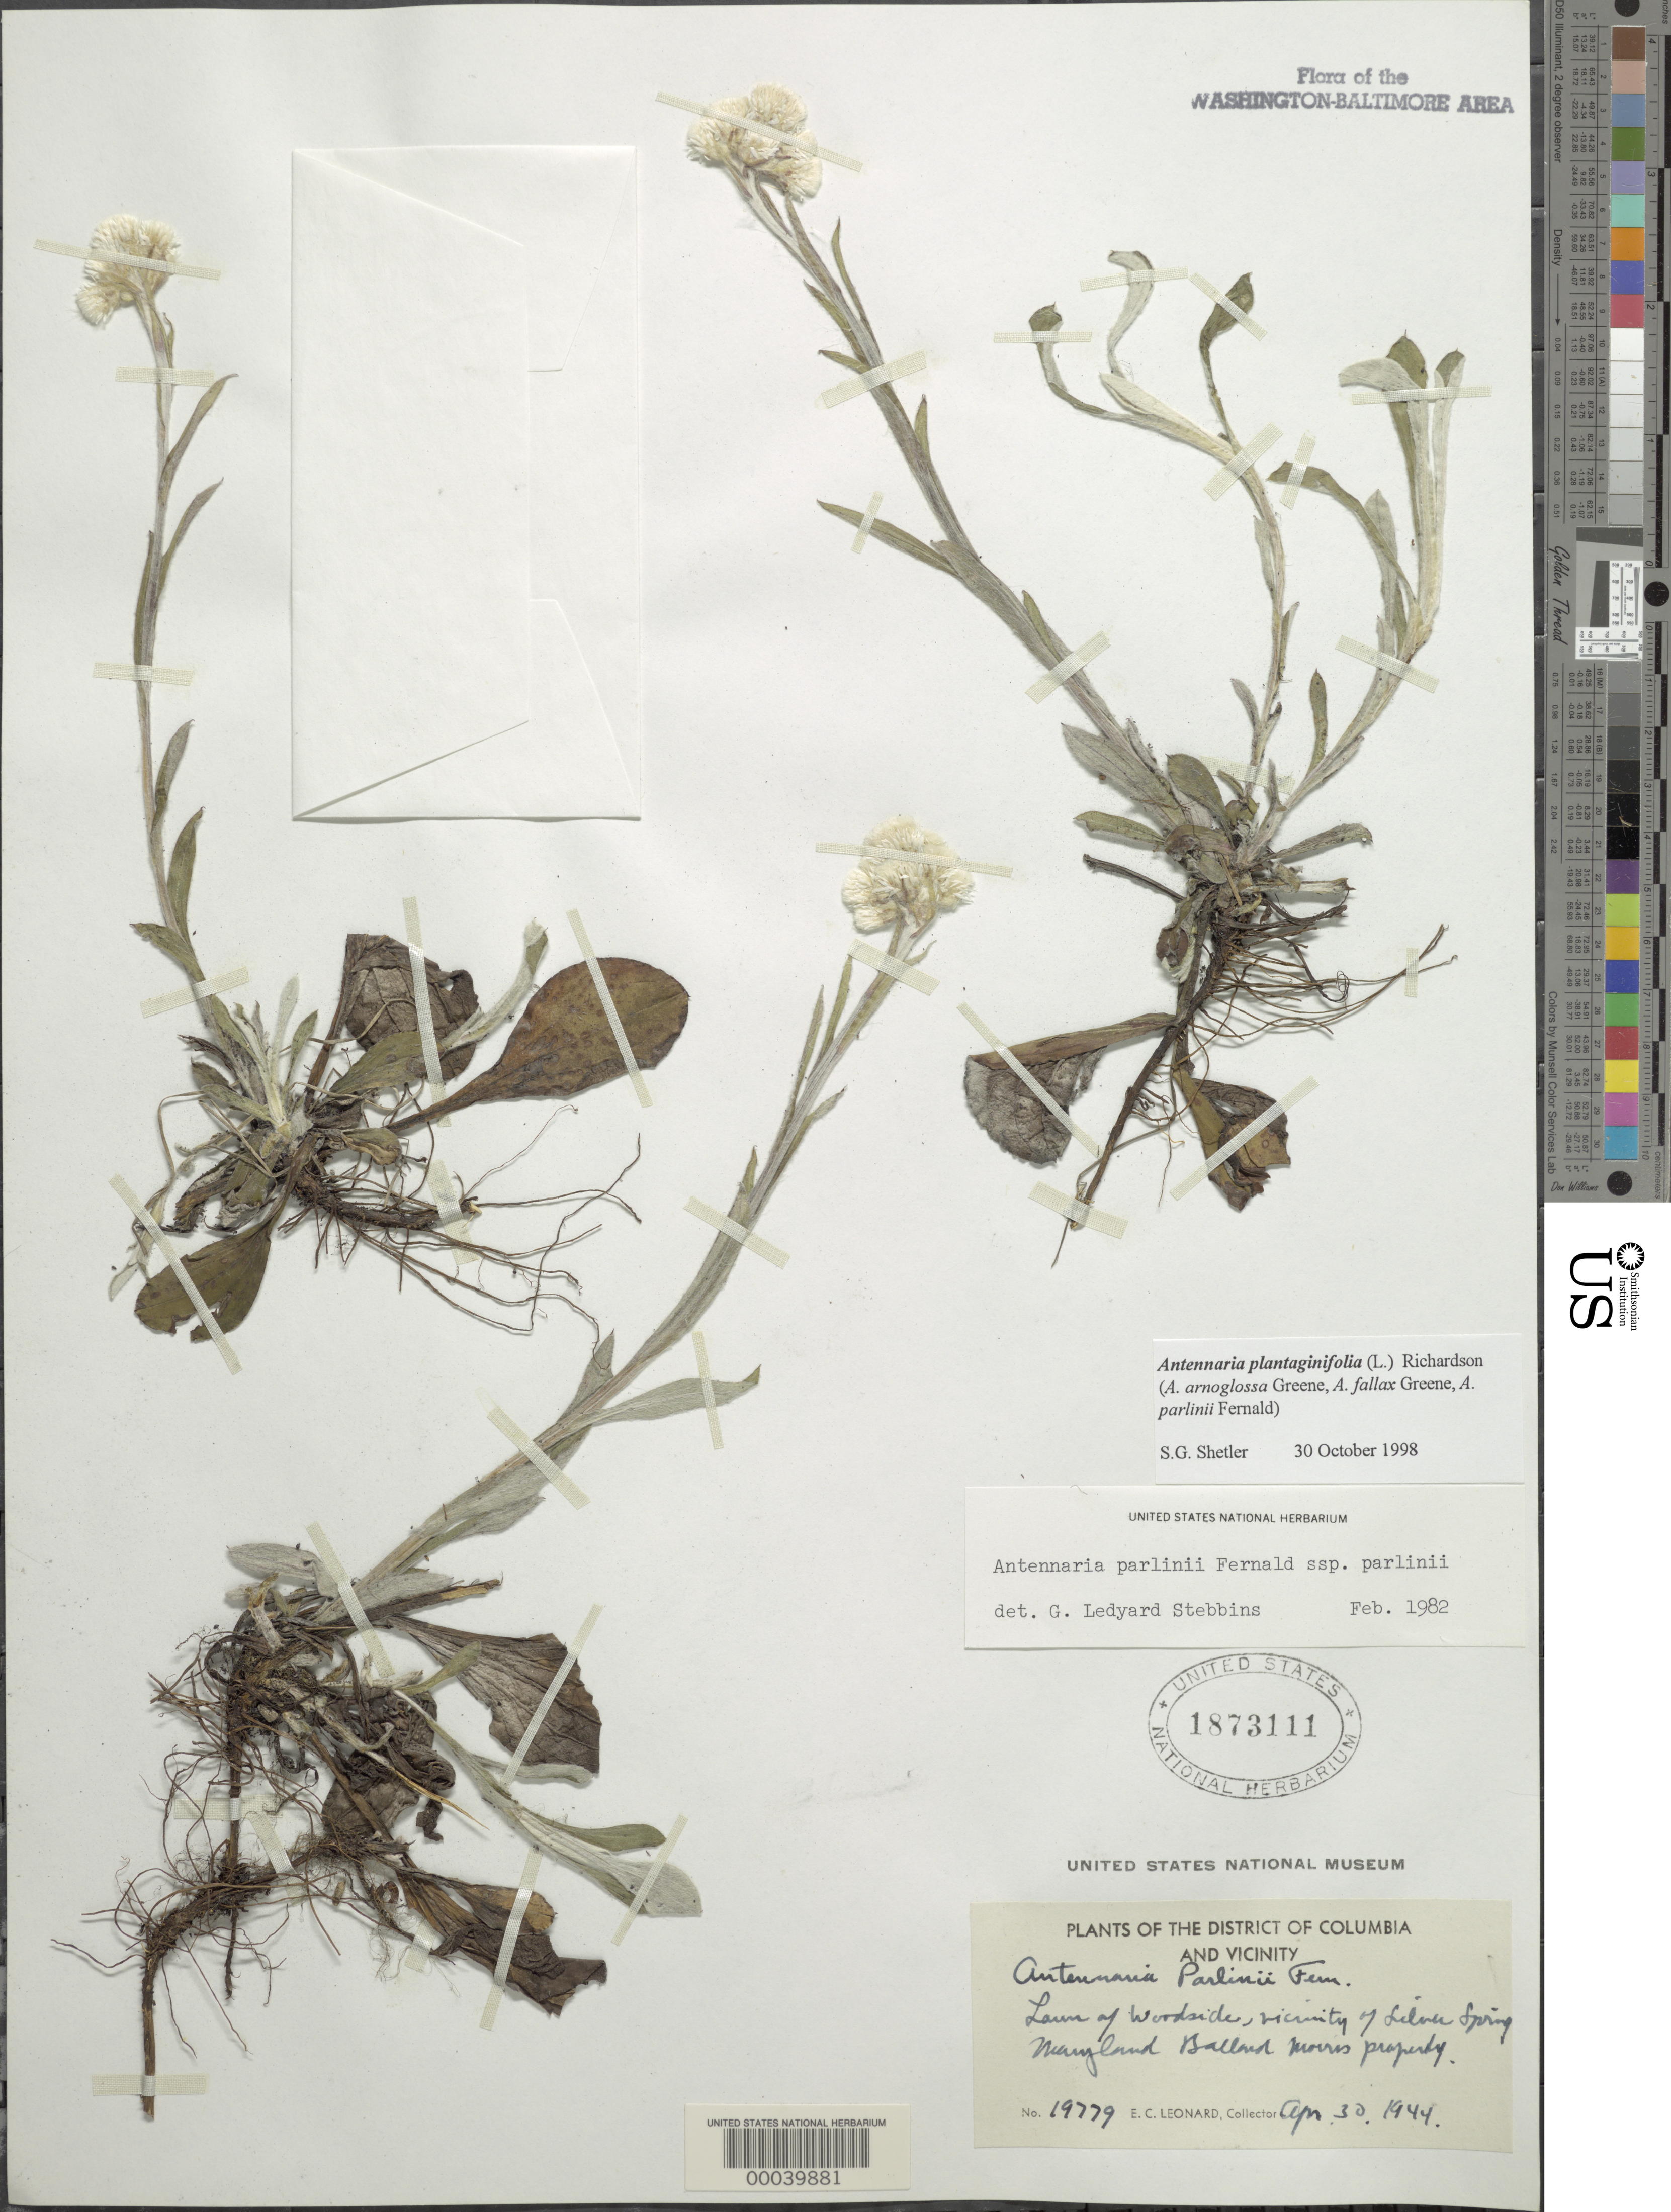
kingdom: Plantae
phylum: Tracheophyta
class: Magnoliopsida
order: Asterales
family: Asteraceae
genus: Antennaria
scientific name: Antennaria plantaginifolia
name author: (L.) Richardson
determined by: Stebbins, G. L.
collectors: E. C. Leonard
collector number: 19779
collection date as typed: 30 Apr 1944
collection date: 1944-04-30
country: United States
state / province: Maryland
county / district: Montgomery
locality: Woodside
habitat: Lawn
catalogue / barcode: US 1873111